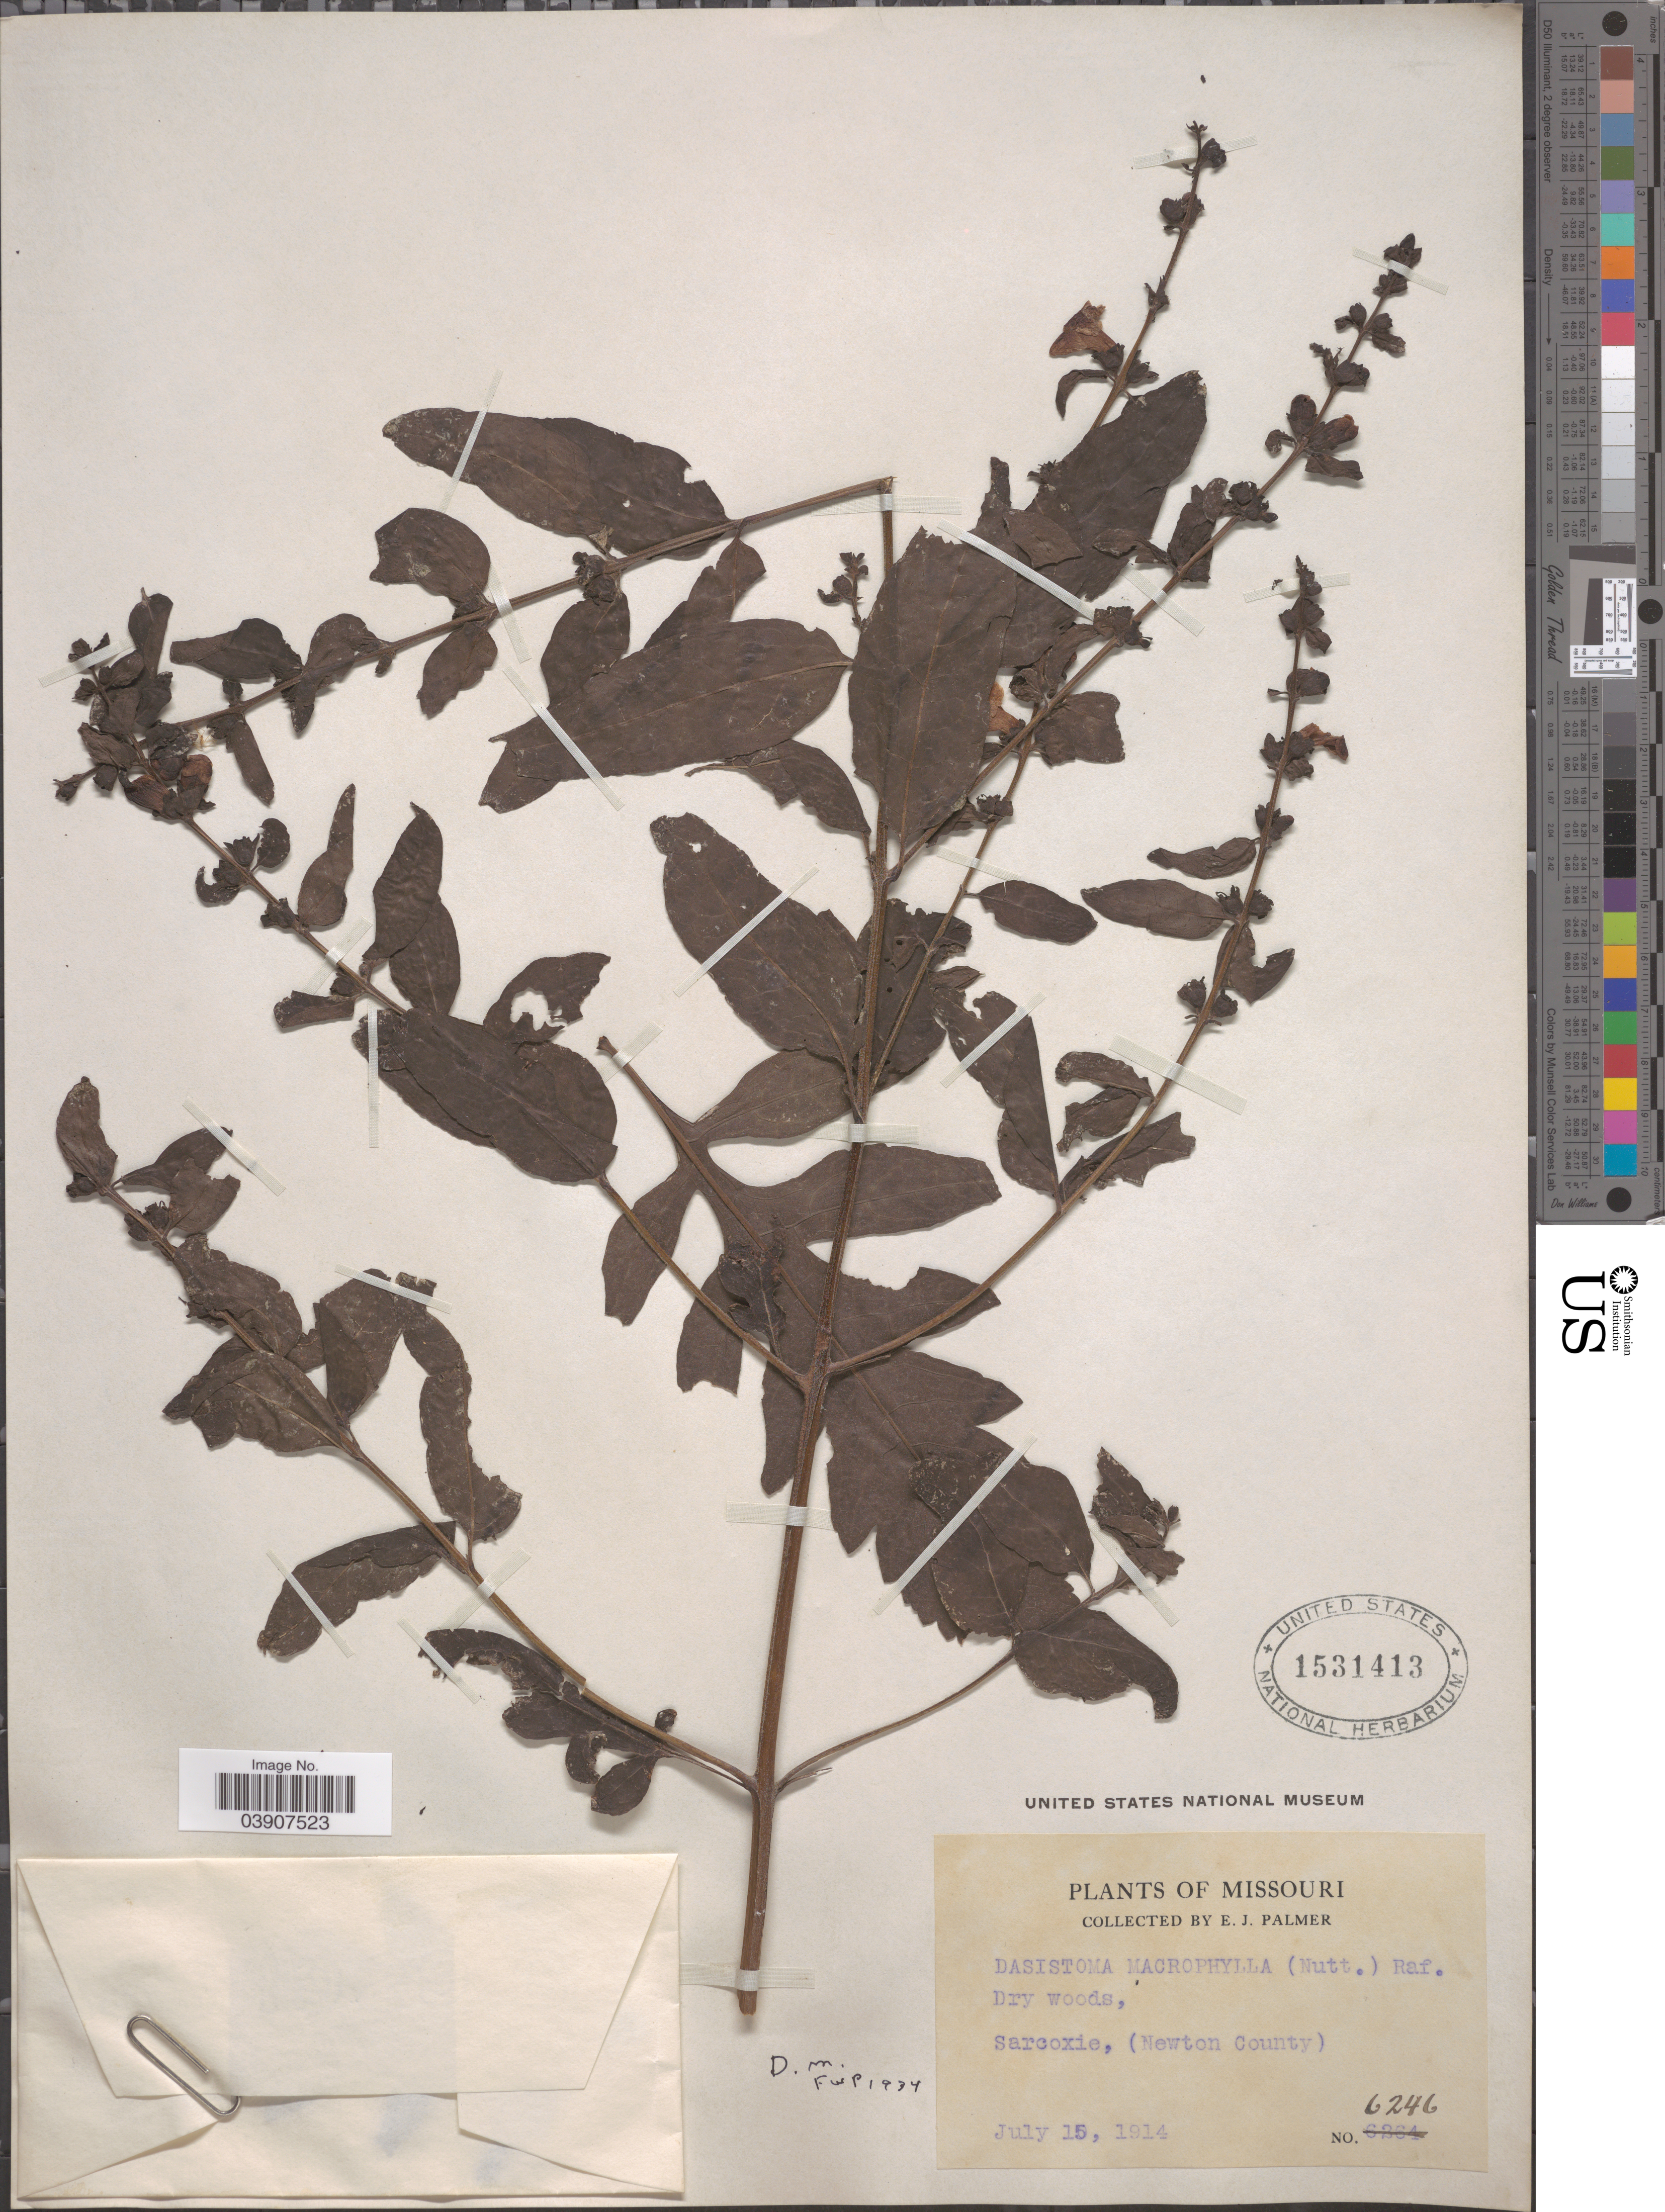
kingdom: Plantae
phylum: Tracheophyta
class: Magnoliopsida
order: Lamiales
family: Orobanchaceae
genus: Dasistoma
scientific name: Dasistoma macrophylla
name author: (Nutt.) Raf.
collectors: E. J. Palmer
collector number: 6246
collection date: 1914-07-15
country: United States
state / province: Missouri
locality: Sarcoxie, (Newton County).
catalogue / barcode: US 1531413